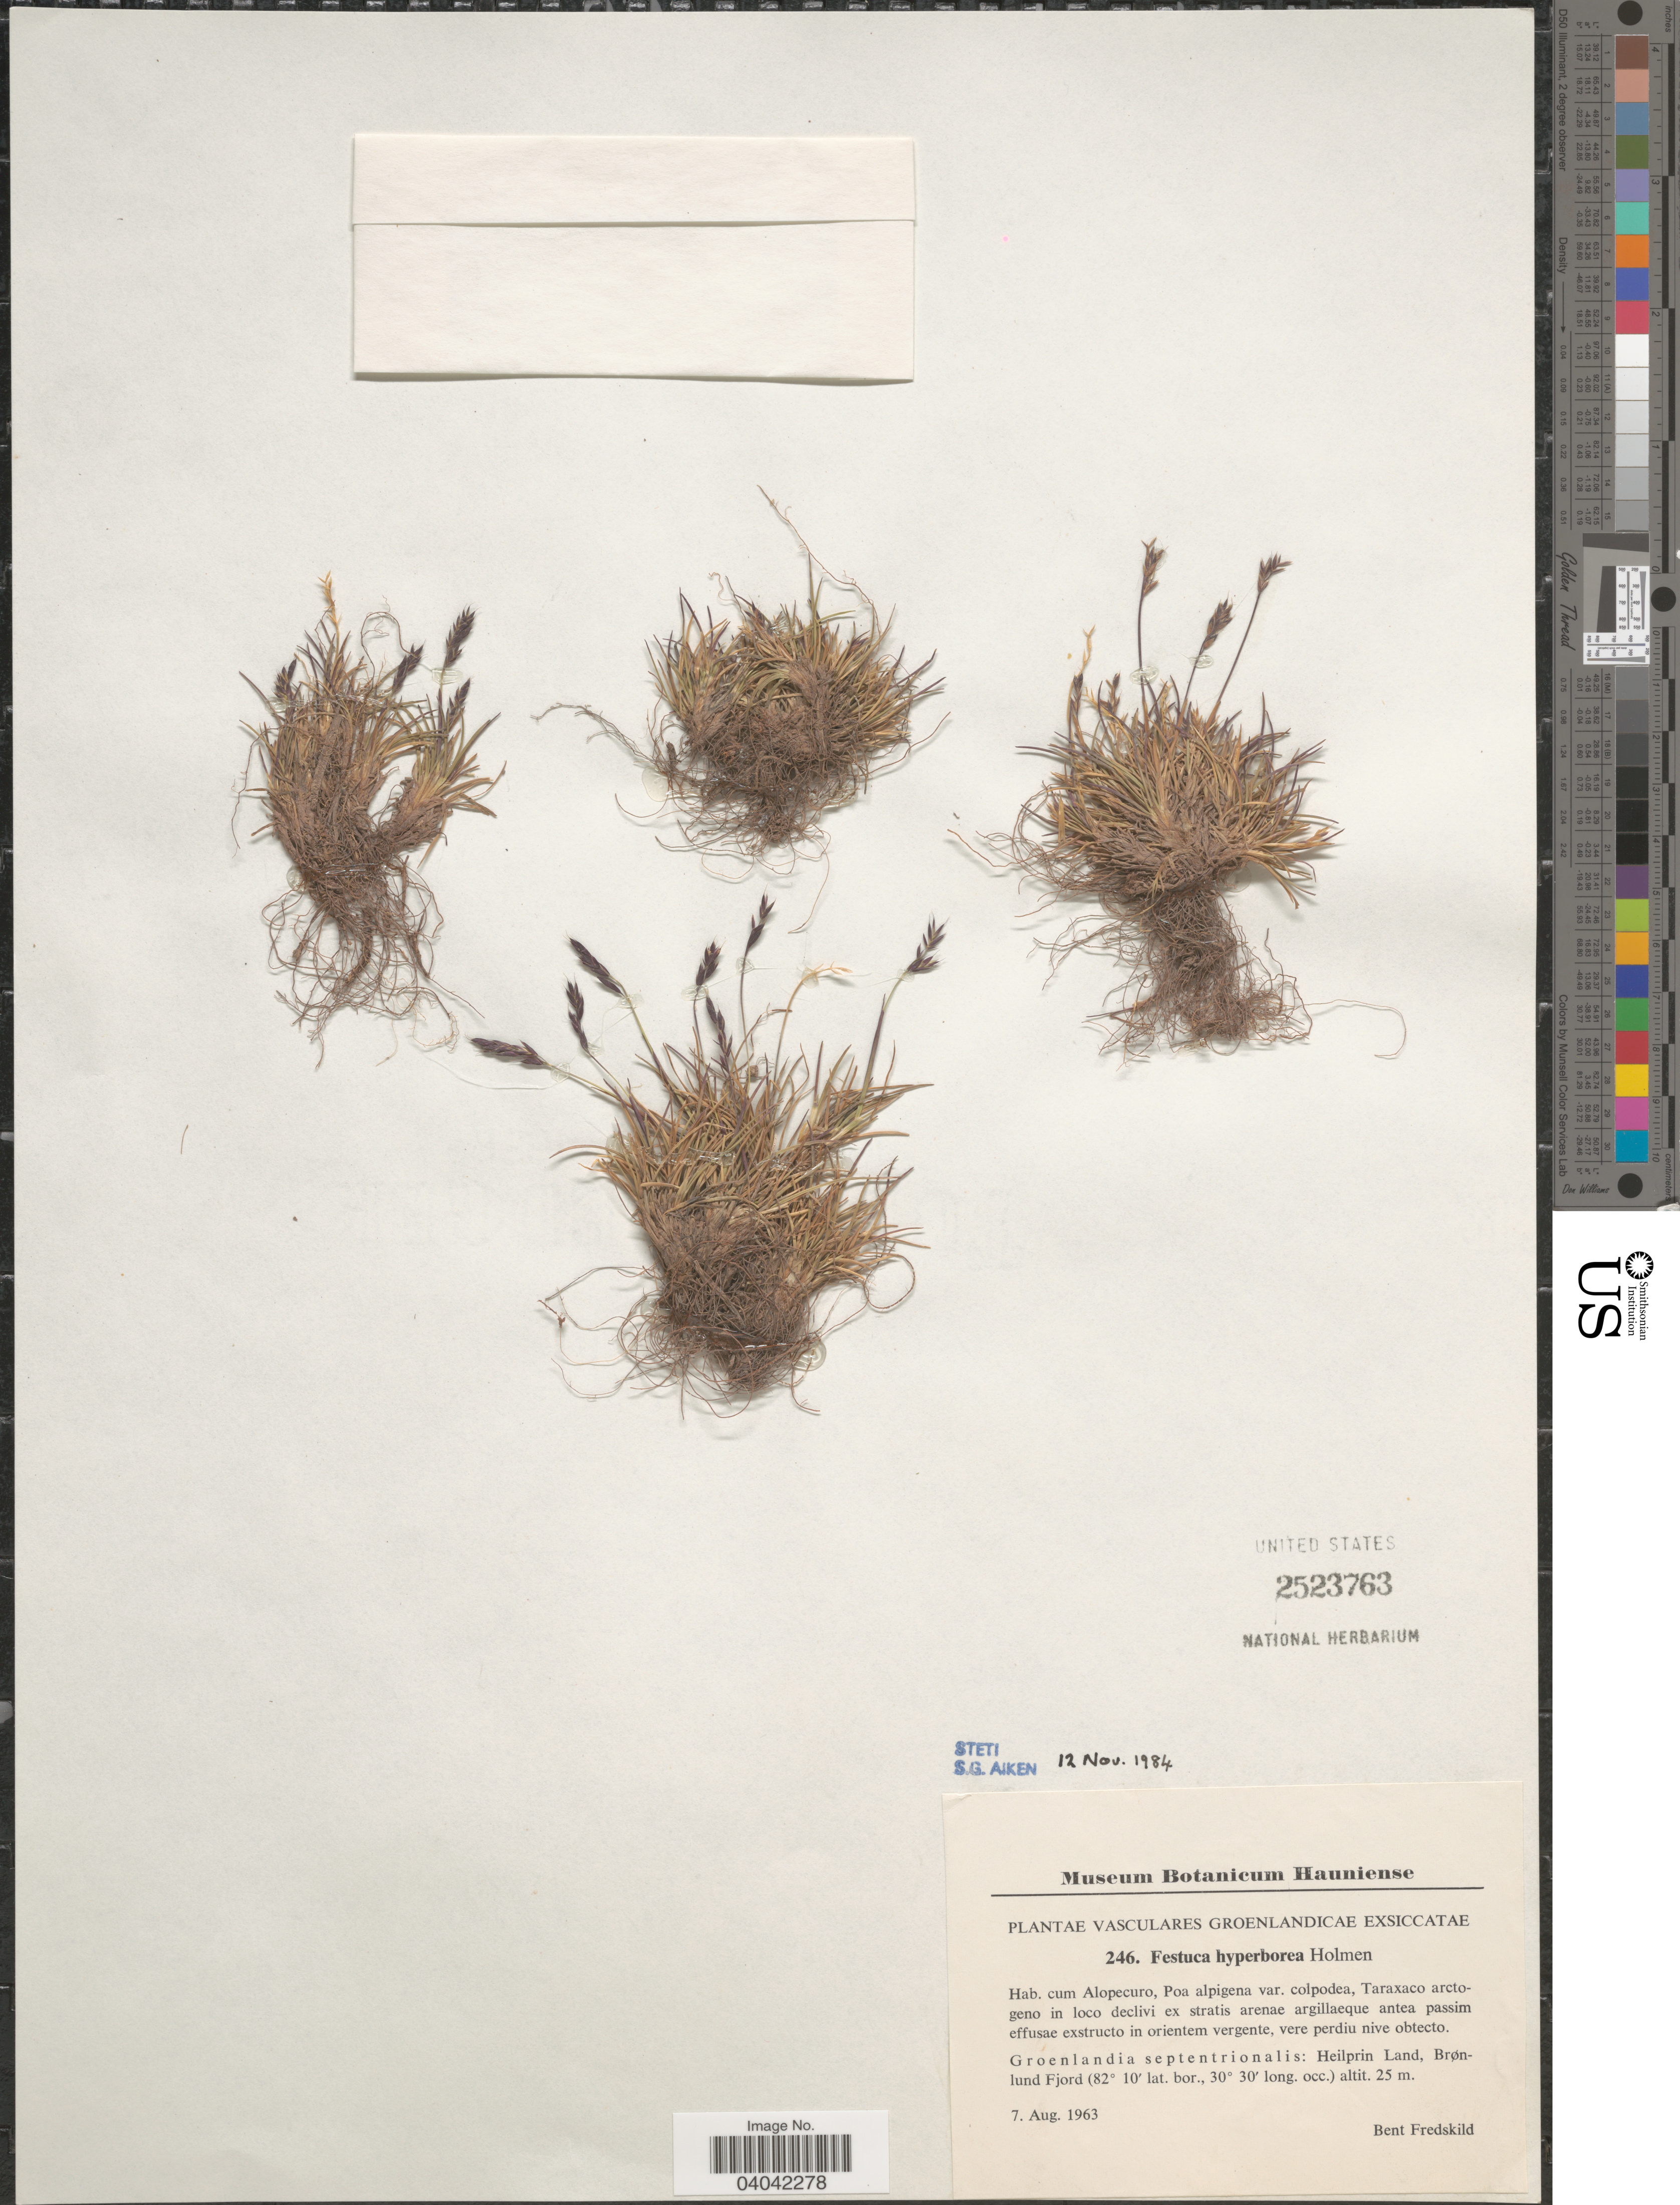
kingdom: Plantae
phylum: Tracheophyta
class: Liliopsida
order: Poales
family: Poaceae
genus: Festuca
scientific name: Festuca hyperborea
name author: Holmen ex Fred.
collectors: B. Fredskild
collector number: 246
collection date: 1963-08-07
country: Greenland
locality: Vasculares Groenlandicae. Groenlandia septentrionalis: Heilprin Land, Brøn-lund Fjord.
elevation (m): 25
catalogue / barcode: US 2523763